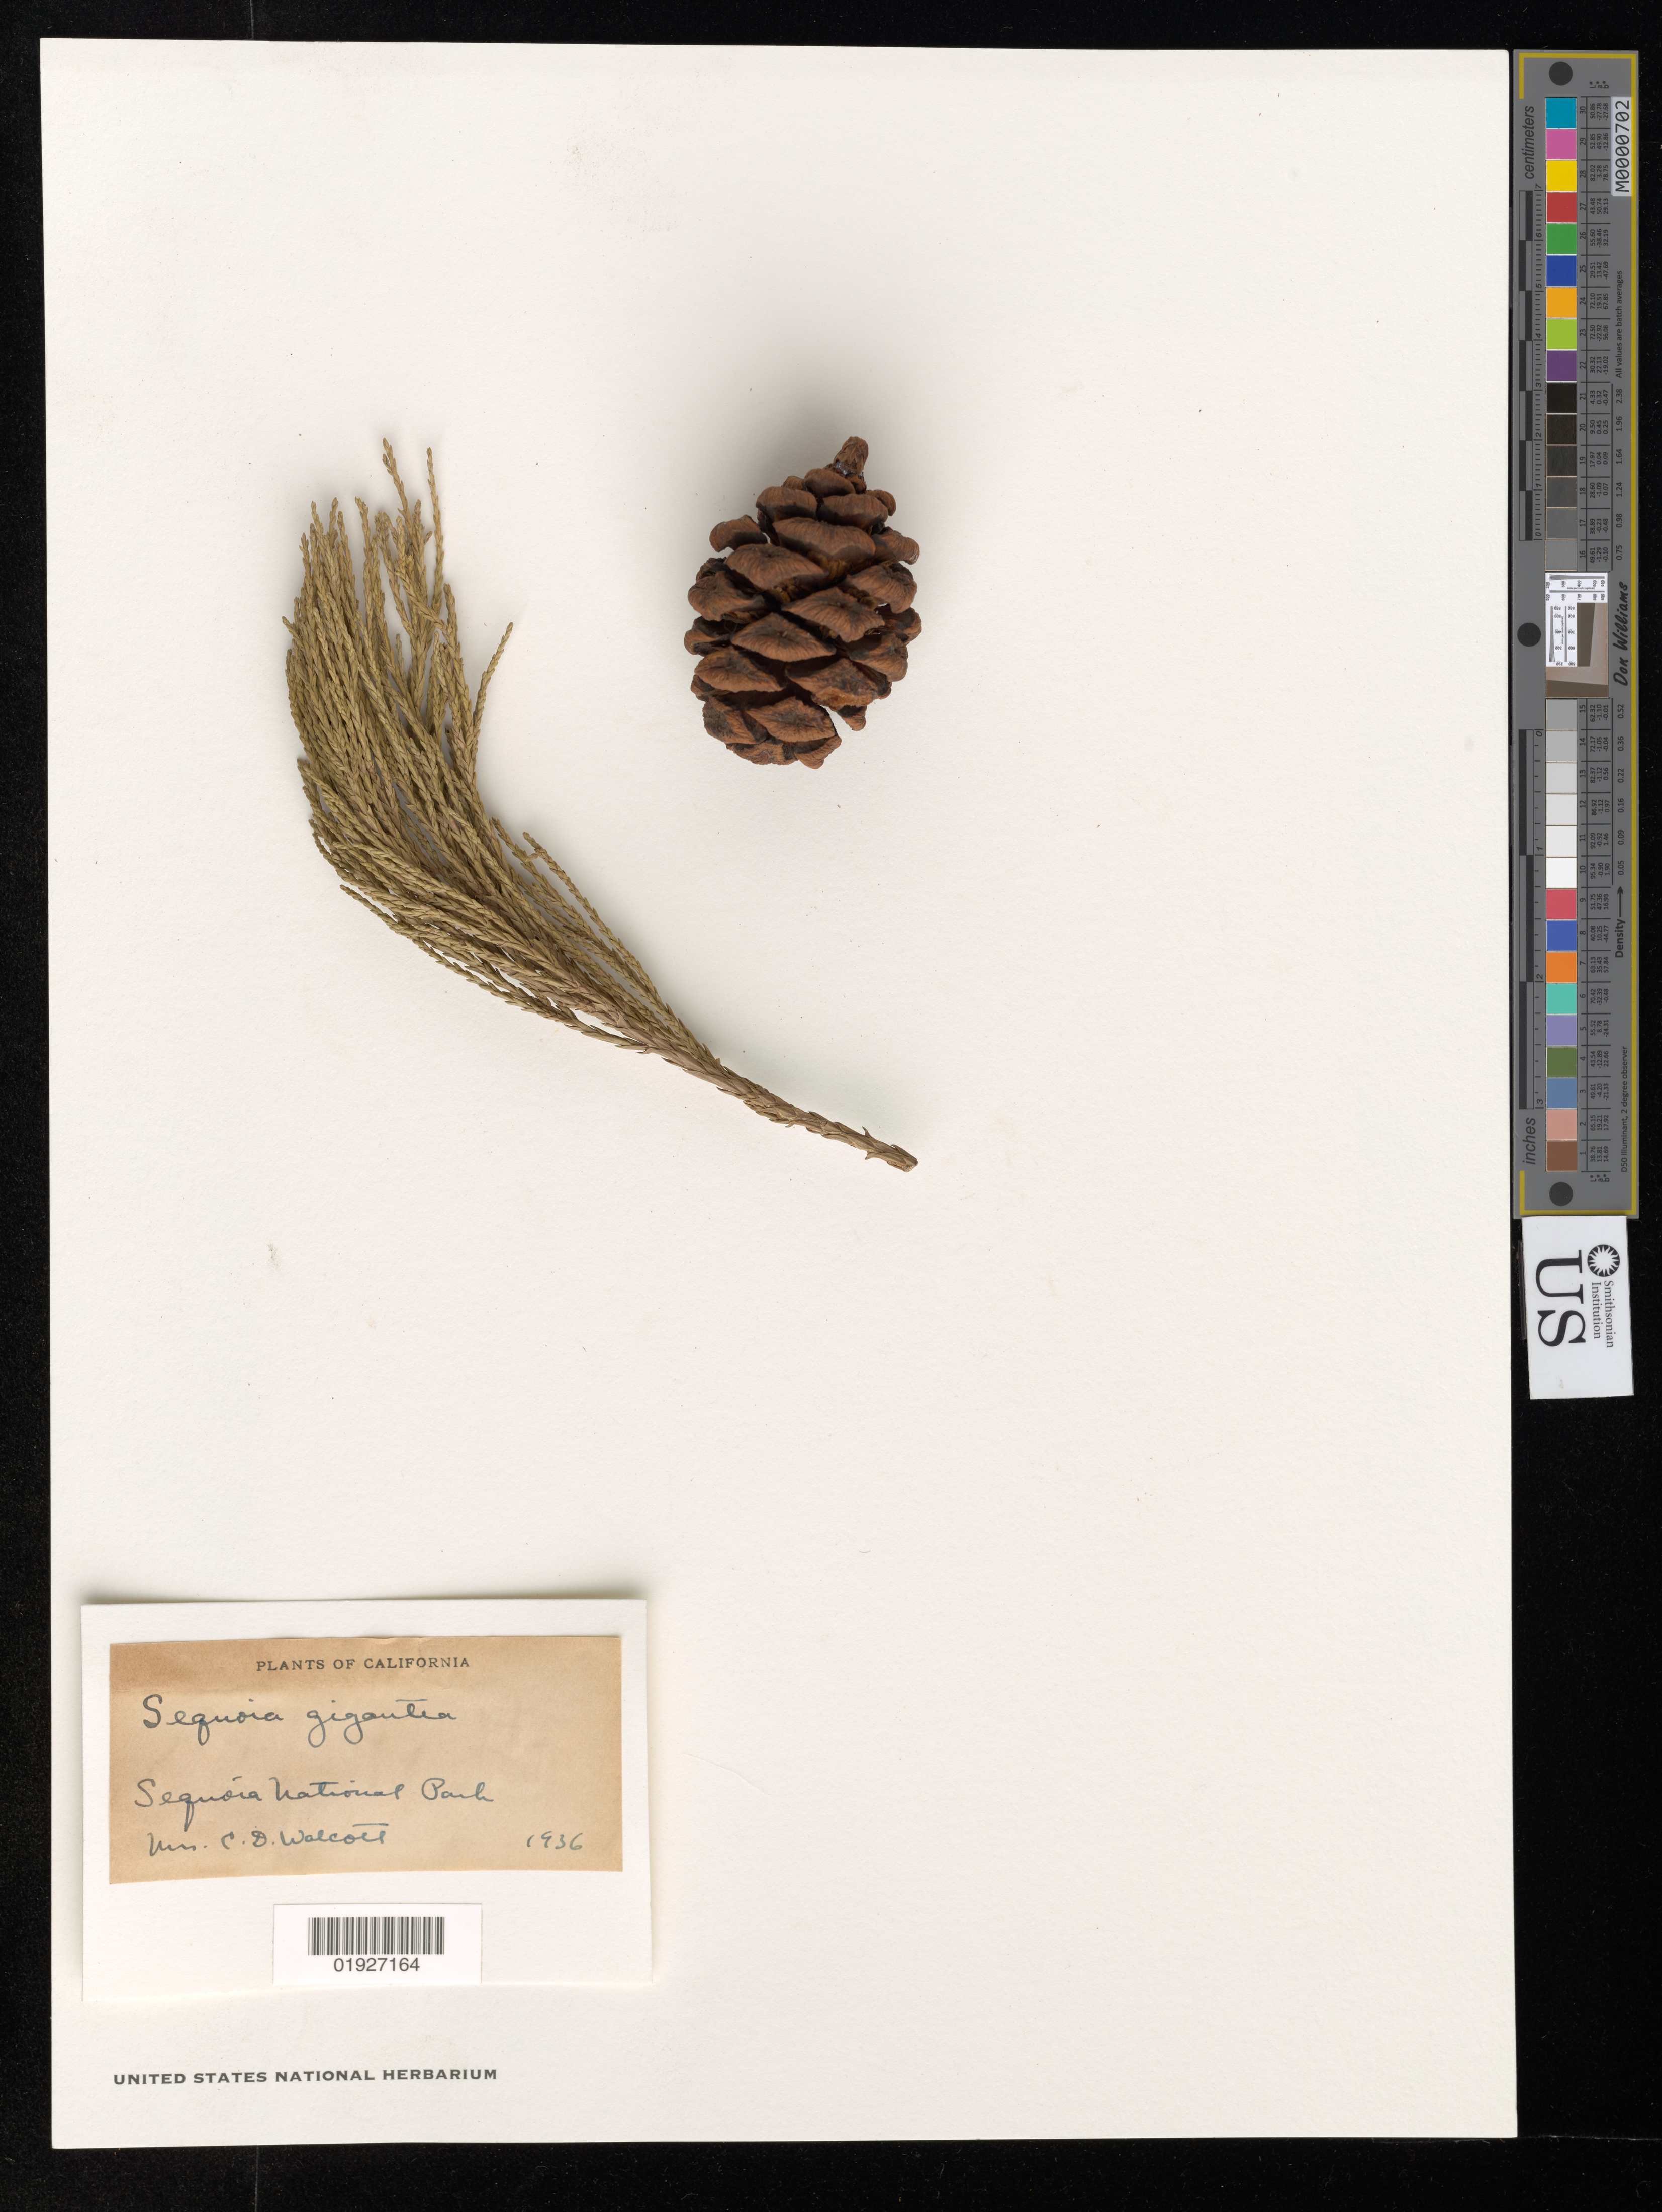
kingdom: Plantae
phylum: Tracheophyta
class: Pinopsida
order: Pinales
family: Cupressaceae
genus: Sequoia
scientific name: Sequoia gigantea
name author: (Lindl.) Decne.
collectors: C. Walcott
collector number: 1936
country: United States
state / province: California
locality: Sequoia National Park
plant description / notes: It is unclear if the date or coll. no. is 1936. However, the Harvard Index of Botanists lists C.D. Walcott's date of death as 1927.